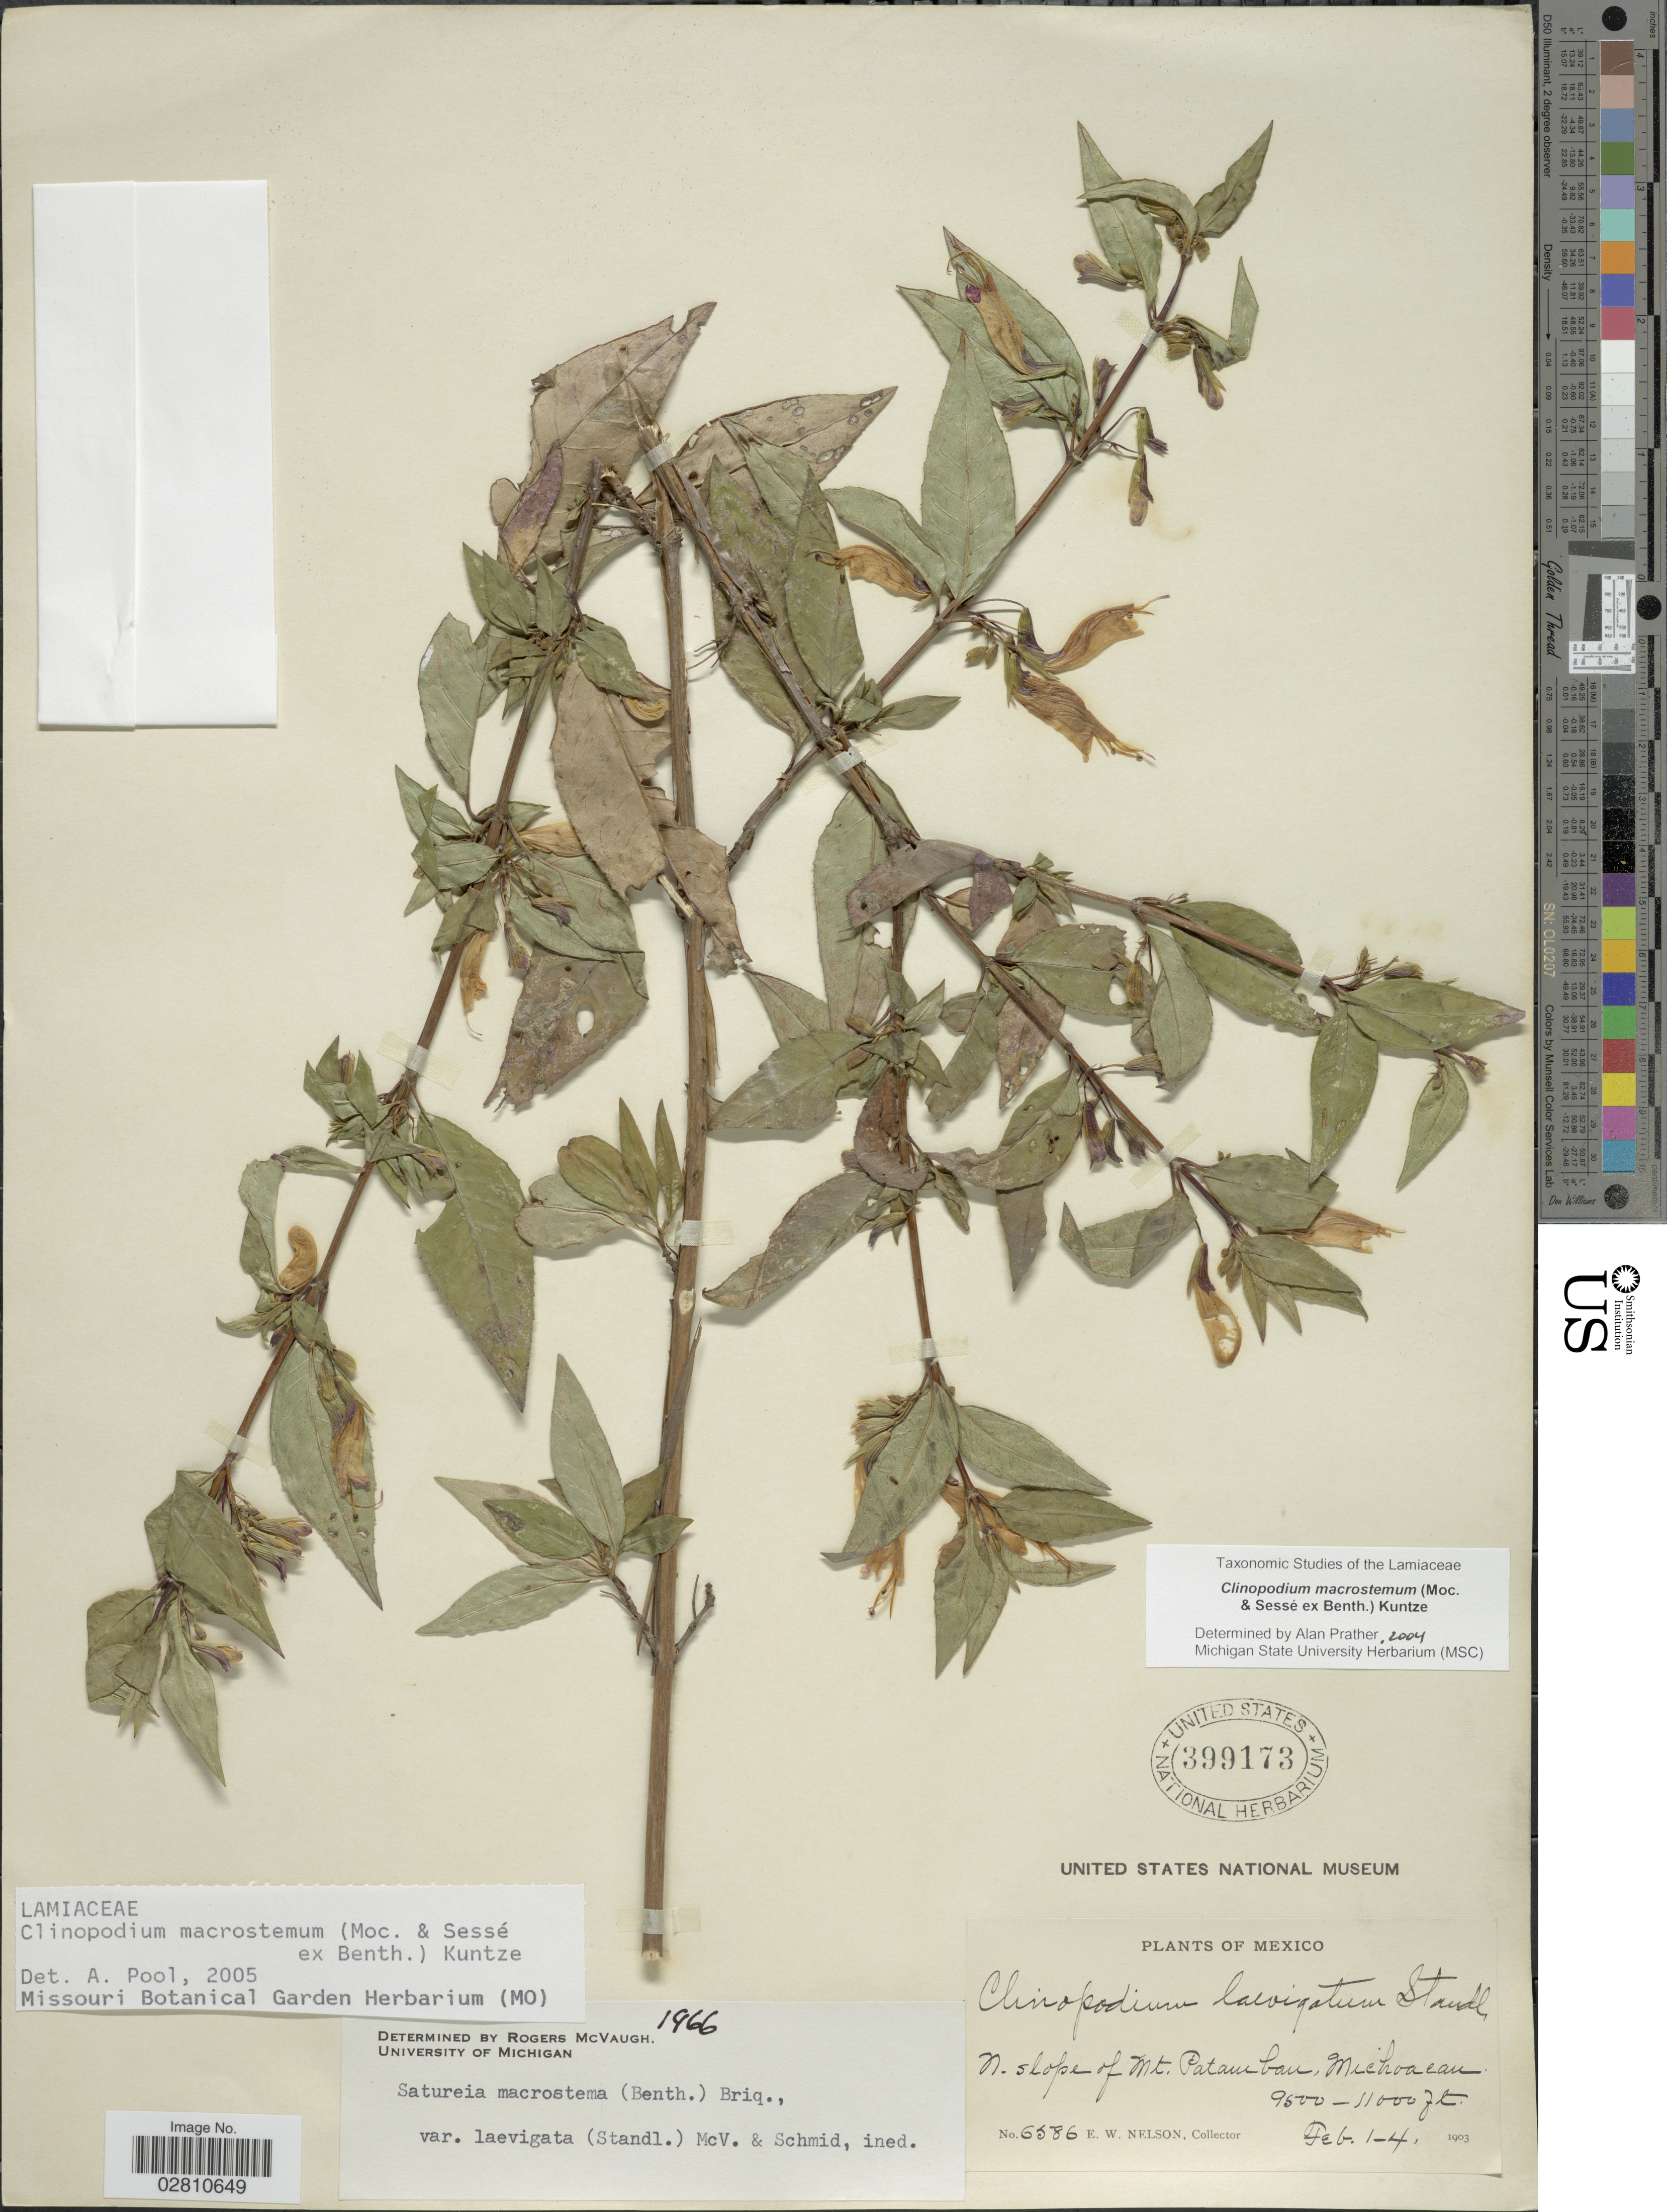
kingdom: Plantae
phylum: Tracheophyta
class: Magnoliopsida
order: Lamiales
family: Lamiaceae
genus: Clinopodium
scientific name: Clinopodium macrostemum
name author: (Moc. & Sessé ex Benth.) Kuntze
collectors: E. W. Nelson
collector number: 6586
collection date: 1903-02-01/1903-02-04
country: Mexico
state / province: Michoacán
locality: N. slope of Mt. Patamban, Michoacan.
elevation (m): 2896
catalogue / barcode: US 399173